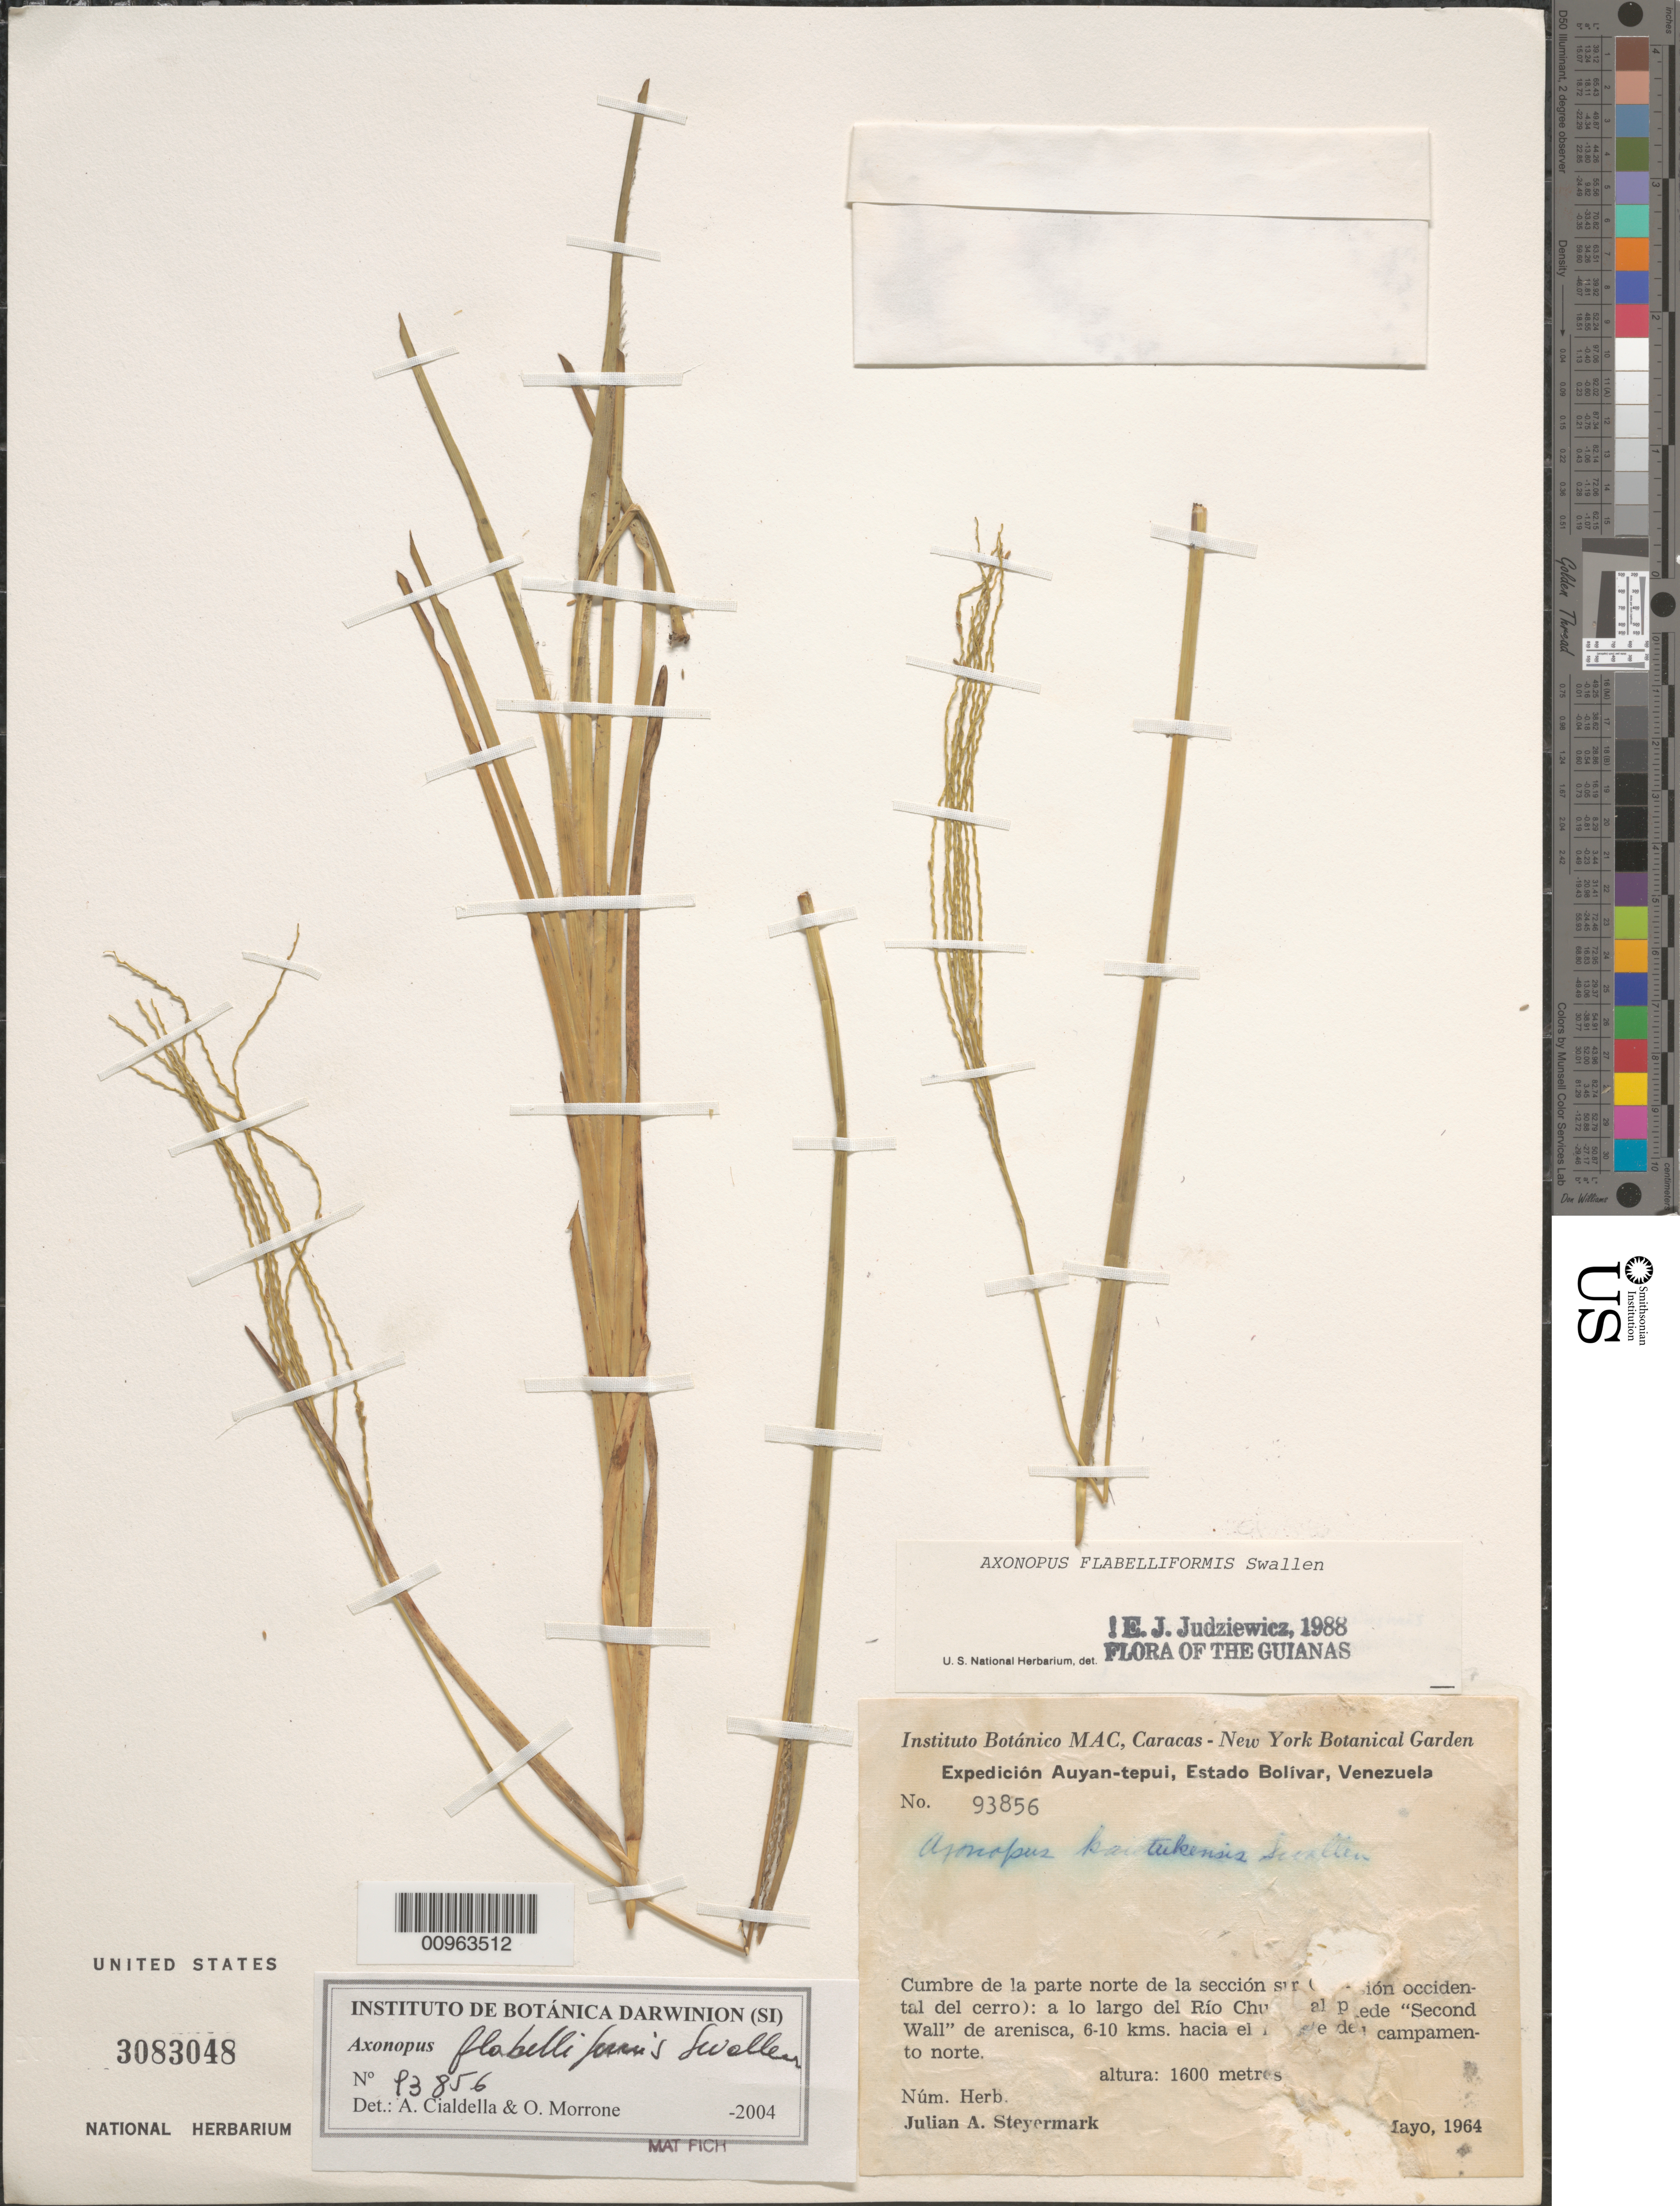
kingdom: Plantae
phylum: Tracheophyta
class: Liliopsida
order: Poales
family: Poaceae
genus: Axonopus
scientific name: Axonopus flabelliformis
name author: Swallen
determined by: Ciadella, A. M.; Morrone, O. N.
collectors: J. Steyermark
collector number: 93856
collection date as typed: May-64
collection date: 1964-05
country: Venezuela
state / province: Bolívar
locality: Auyan-tepuí, Río Churún, de la parte norte de la seccion sur (division occidental), al pie de "Second Wall" de arenisca, 6-10 km hacia el NE del campamento norte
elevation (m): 1600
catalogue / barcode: US 3083048